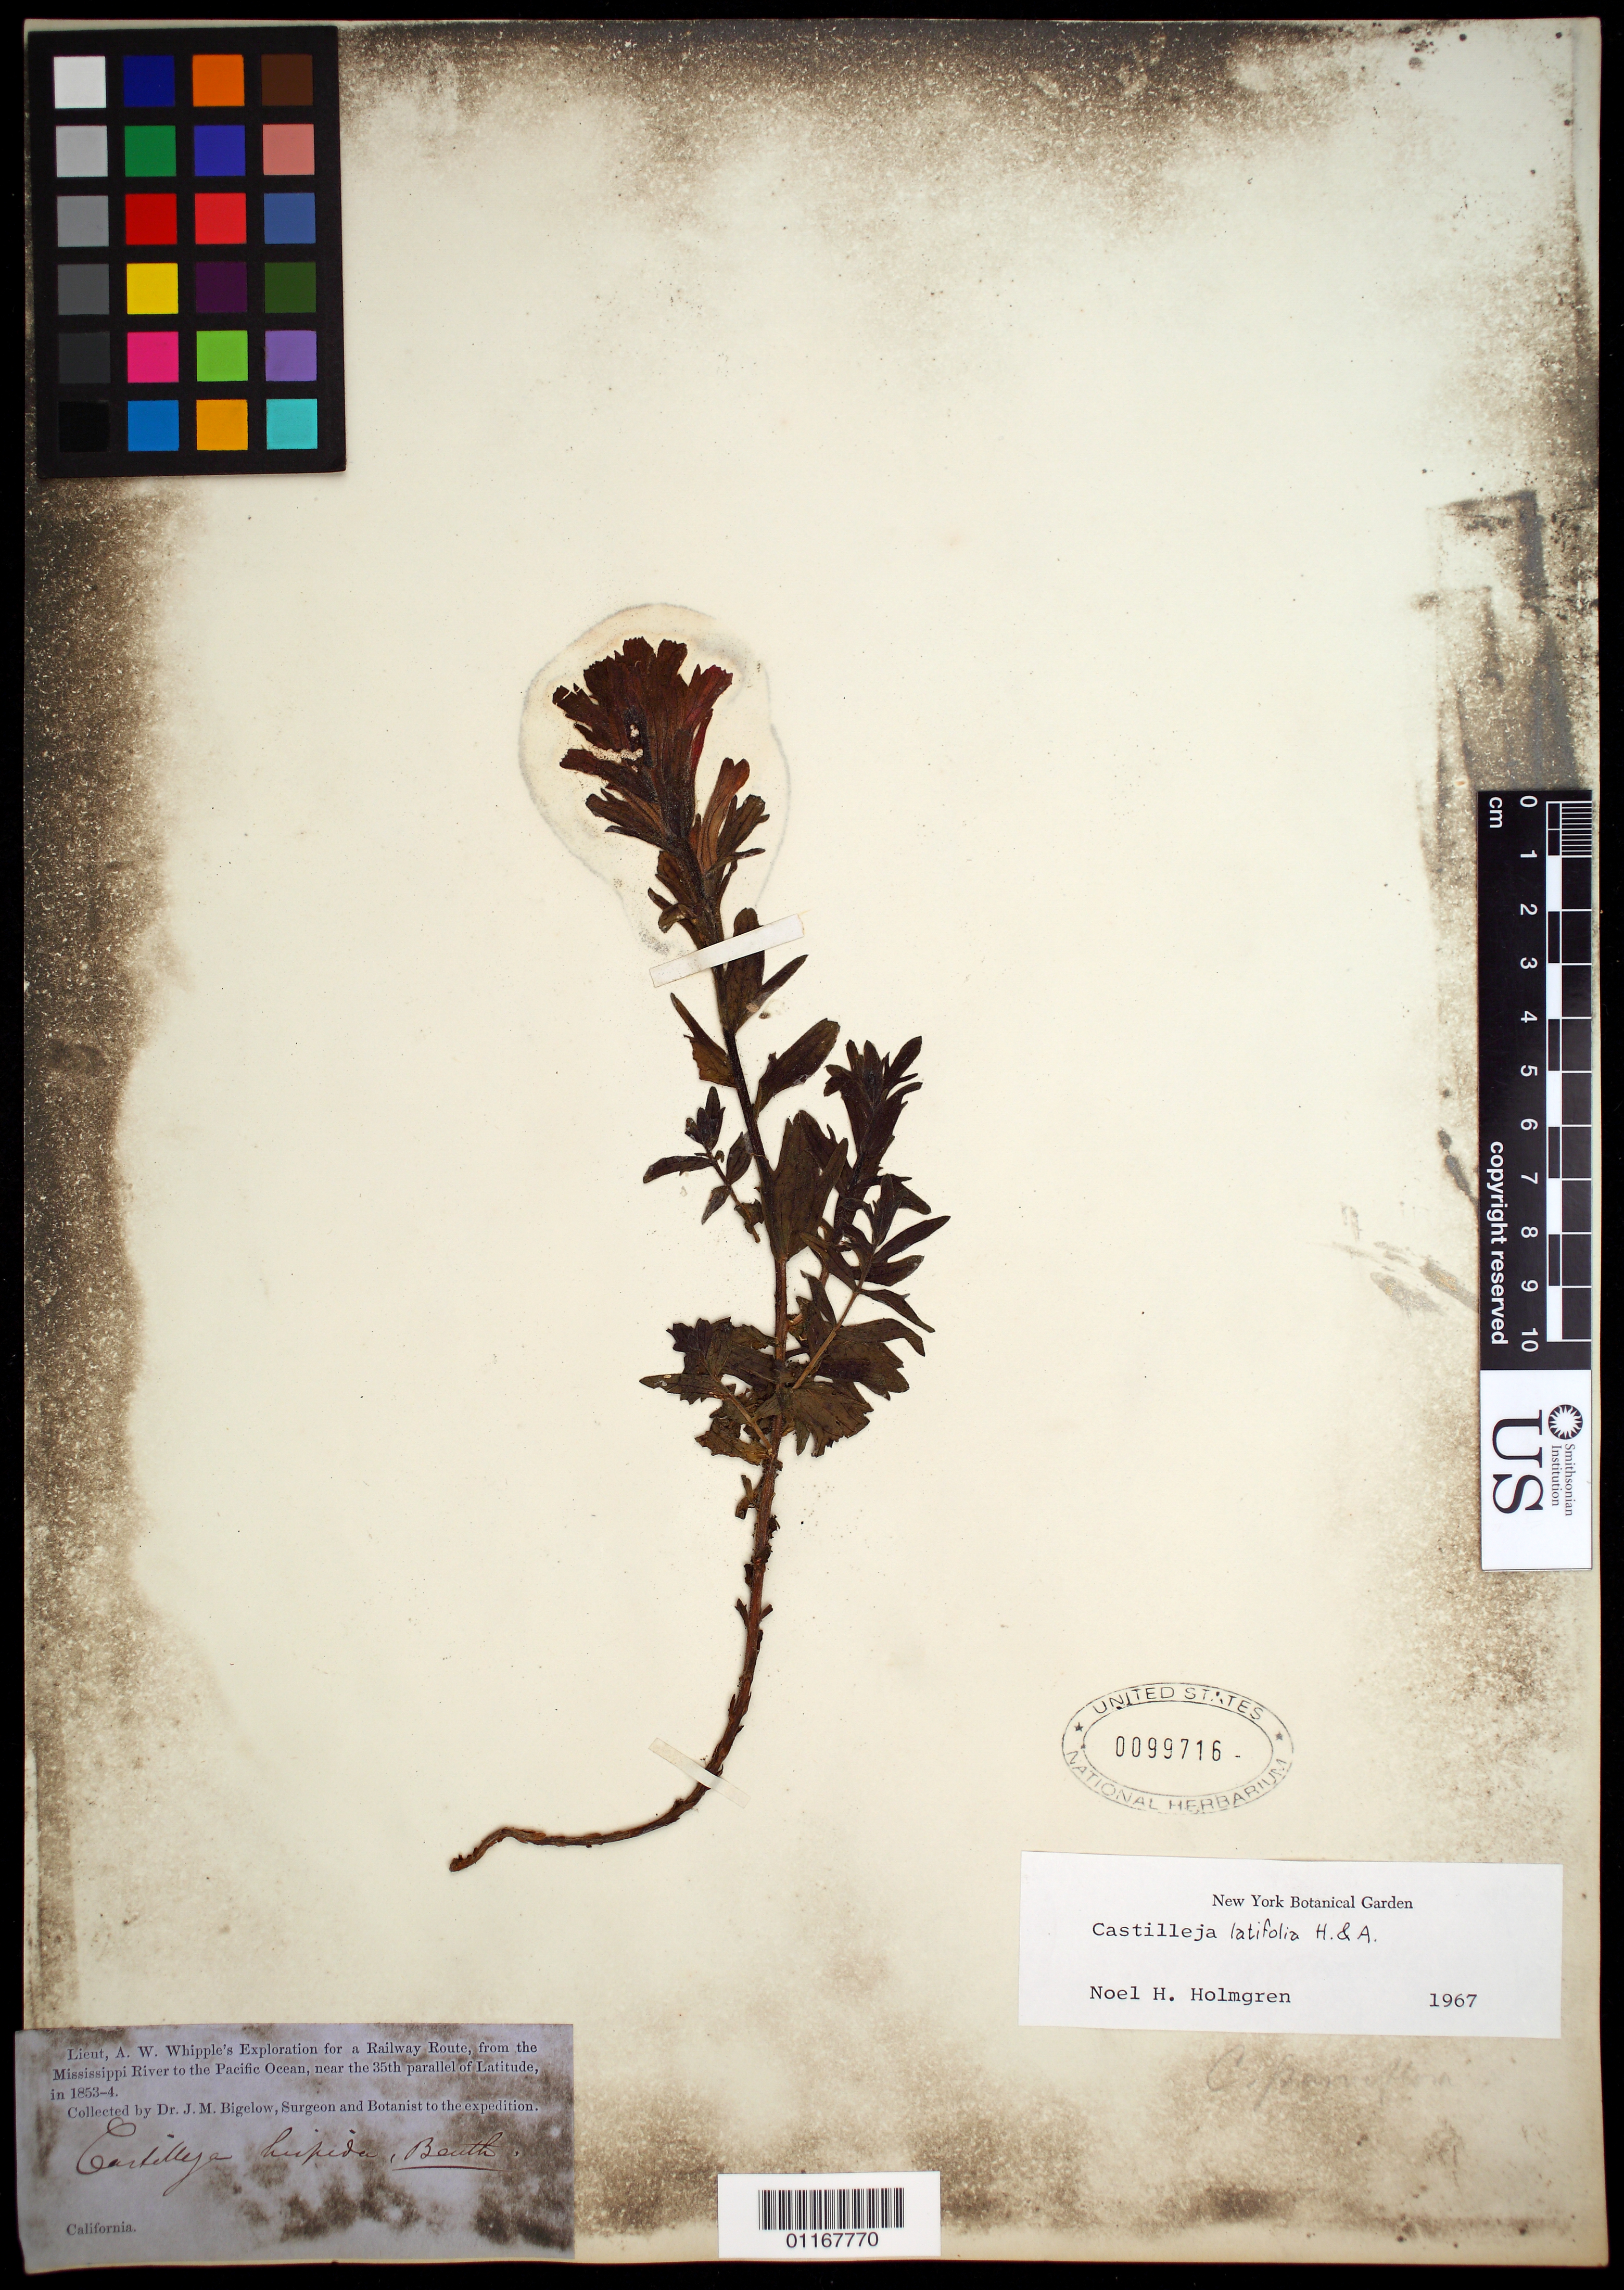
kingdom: Plantae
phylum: Tracheophyta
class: Magnoliopsida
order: Lamiales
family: Orobanchaceae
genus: Castilleja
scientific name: Castilleja latifolia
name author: Hook. & Arn.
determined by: Holmgren, N. H., (NY), New York Botanical Garden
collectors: J. M. Bigelow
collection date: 1853/1854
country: United States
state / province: California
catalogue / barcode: US 99716